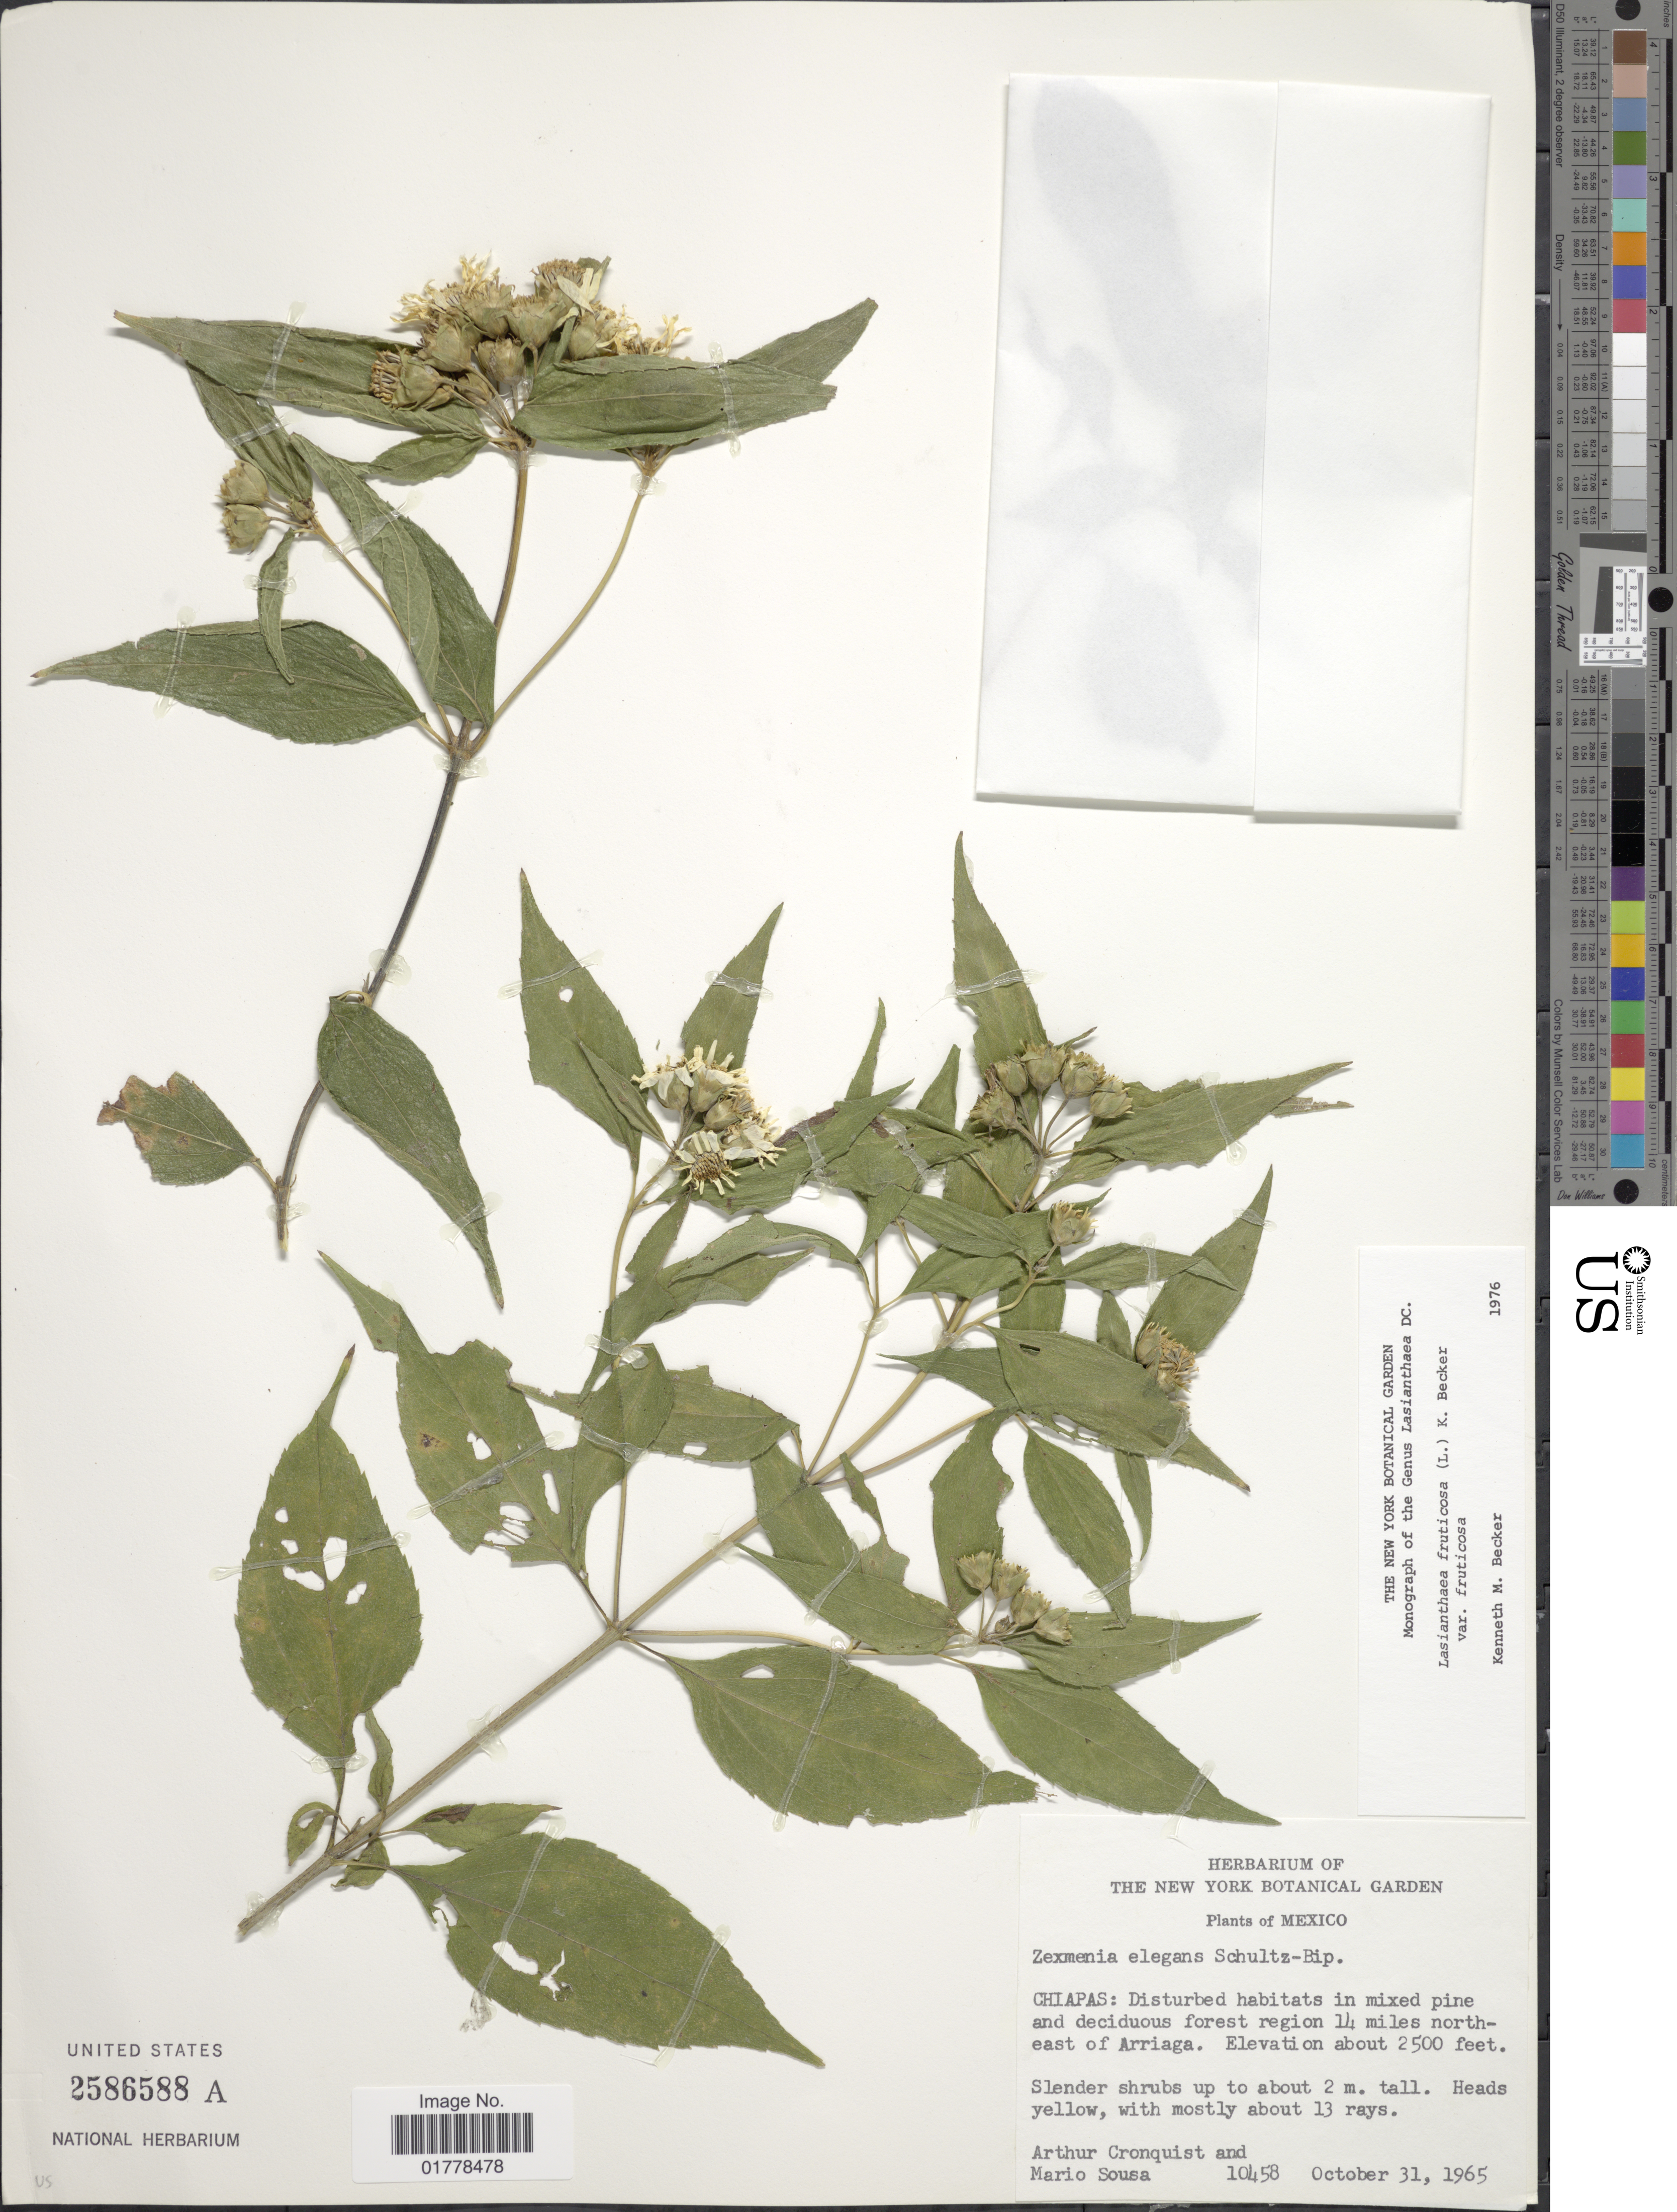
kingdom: Plantae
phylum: Tracheophyta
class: Magnoliopsida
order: Asterales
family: Asteraceae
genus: Lasianthaea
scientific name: Lasianthaea fruticosa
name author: (L.) K.M. Becker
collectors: A. J. Cronquist & M. Sousa S.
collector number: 10458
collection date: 1965-10-31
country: Mexico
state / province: Chiapas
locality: Chiapas: Disturbed habitats in mixed pine and deciduous forest region 14 miles north-east of Arriaga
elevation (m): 762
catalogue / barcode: US 2586588A